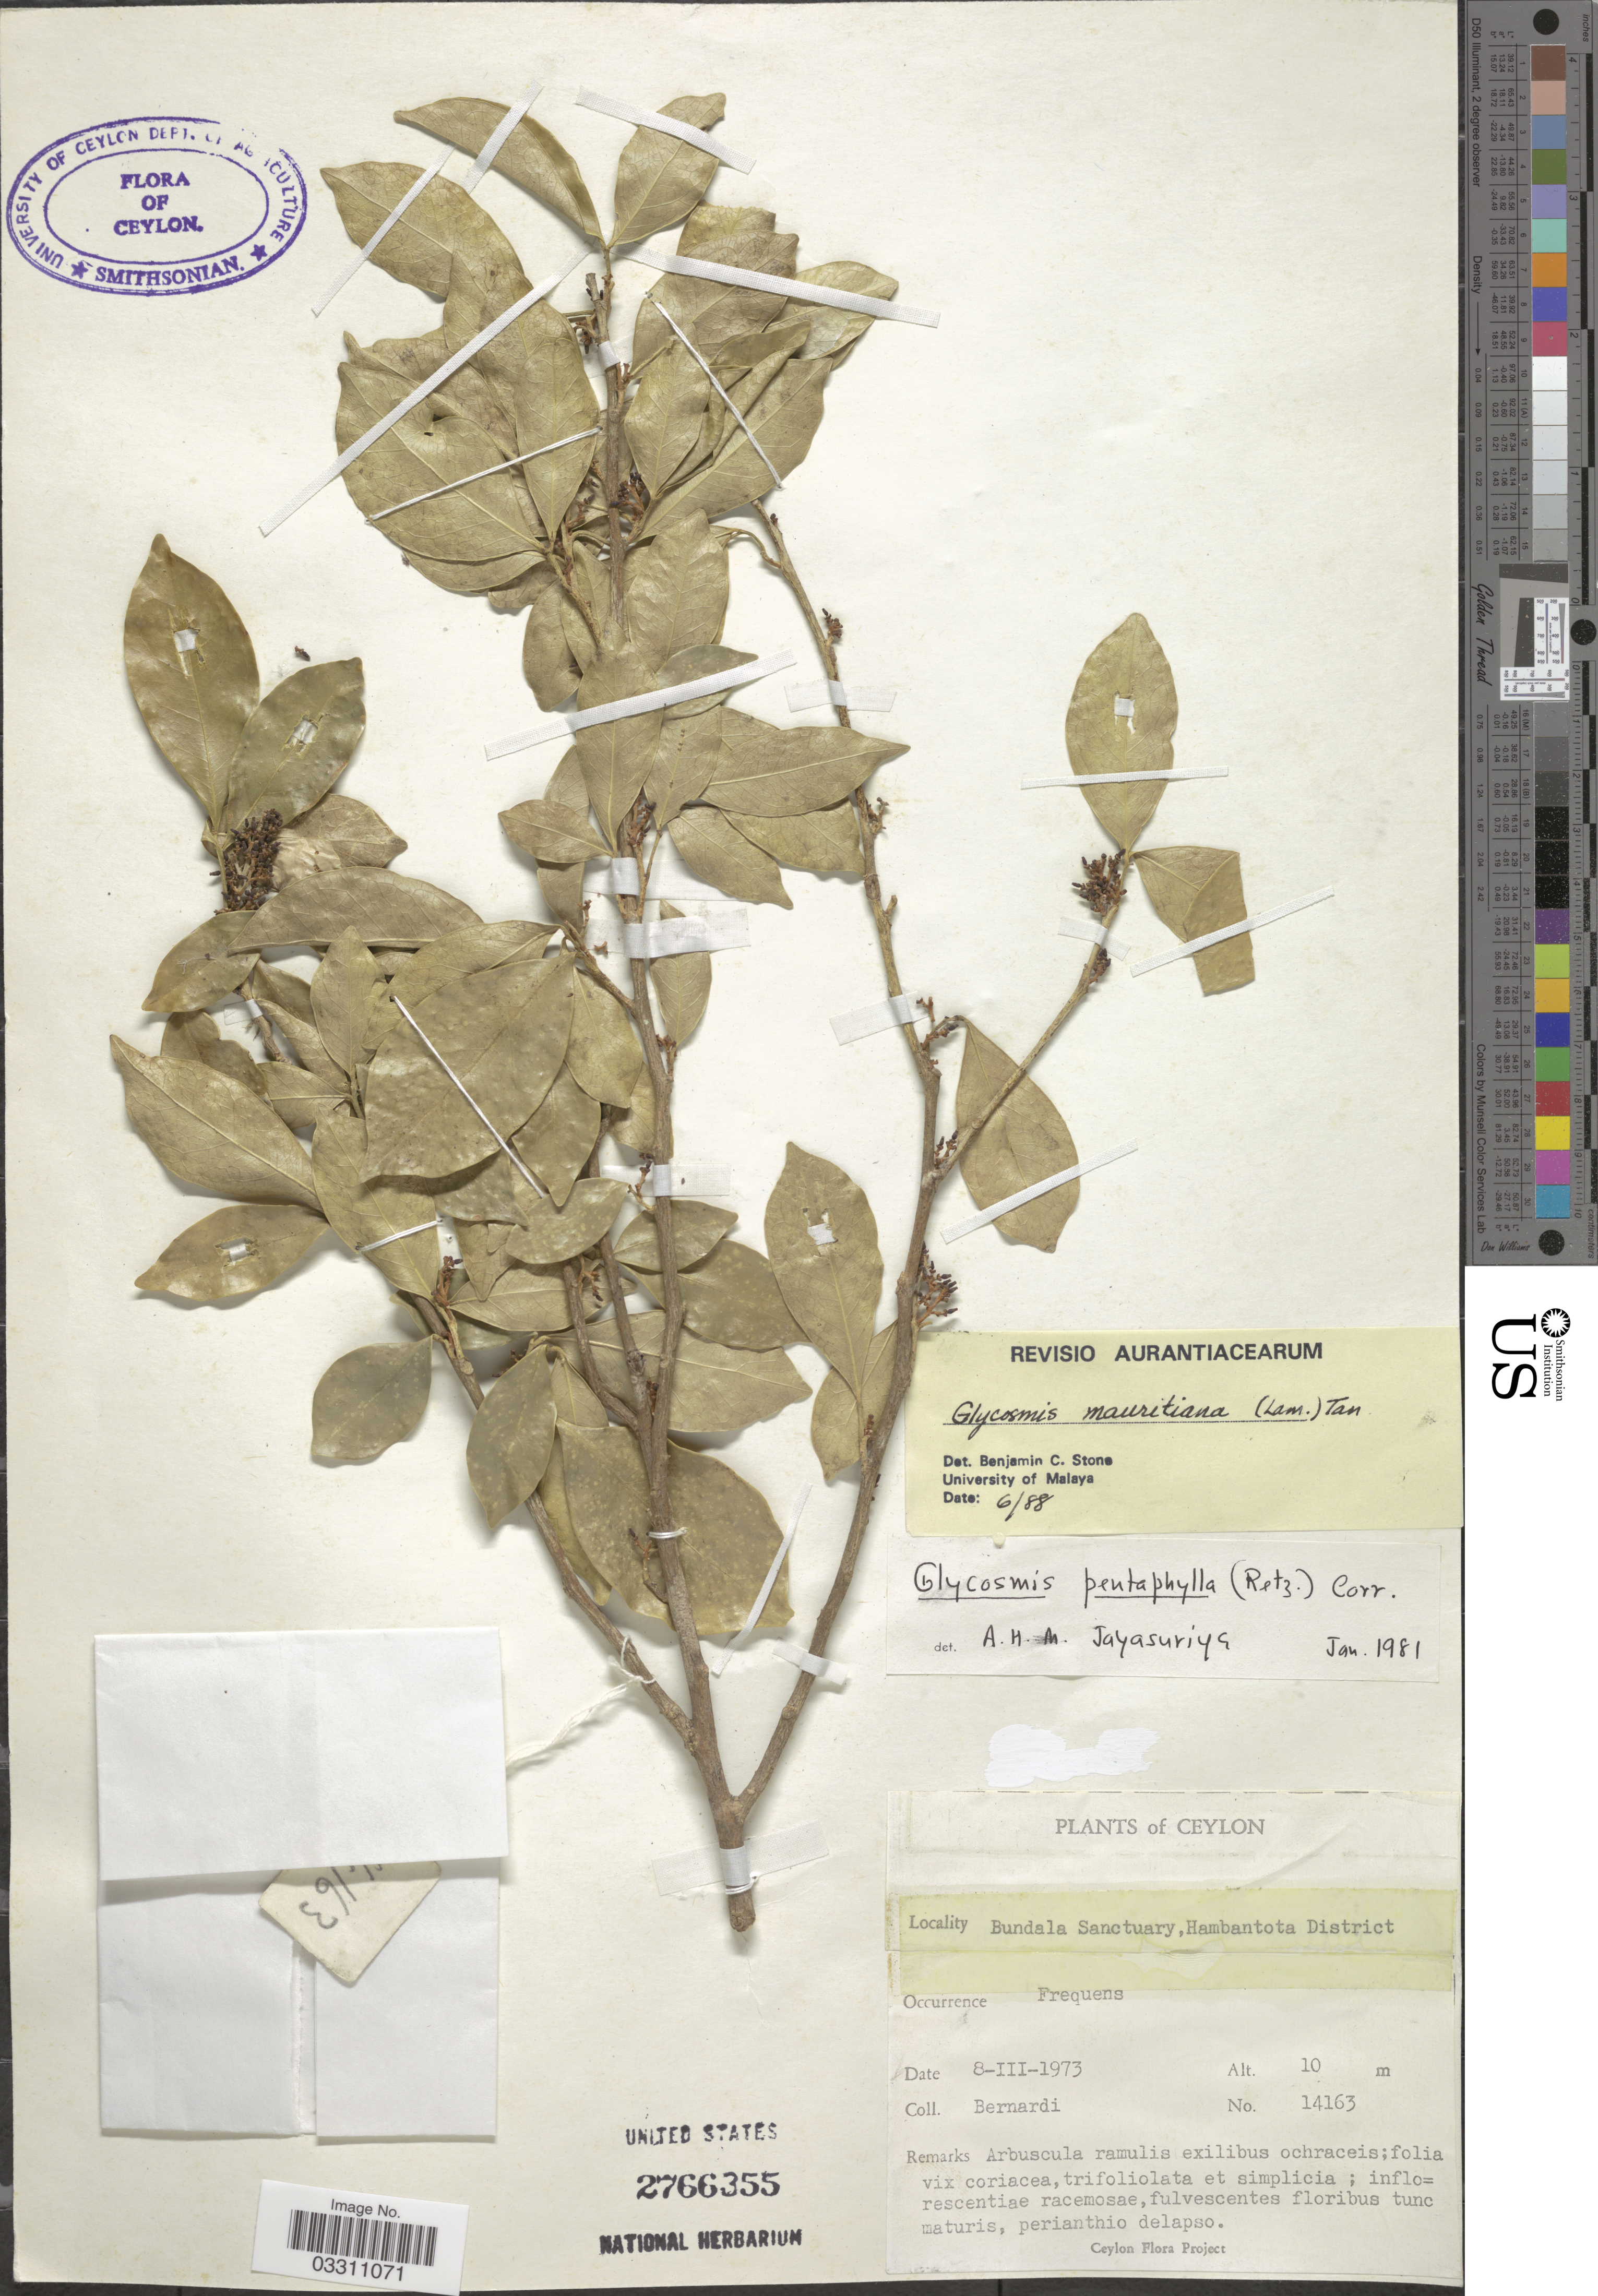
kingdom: Plantae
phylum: Tracheophyta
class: Magnoliopsida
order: Sapindales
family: Rutaceae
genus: Glycosmis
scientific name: Glycosmis mauritiana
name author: (Lamkey) Tanaka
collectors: Bernardi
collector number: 14163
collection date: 1973-03-08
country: Sri Lanka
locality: Ceylon, Bundala Sanctuary, Hambantota District.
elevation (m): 10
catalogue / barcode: US 2766355